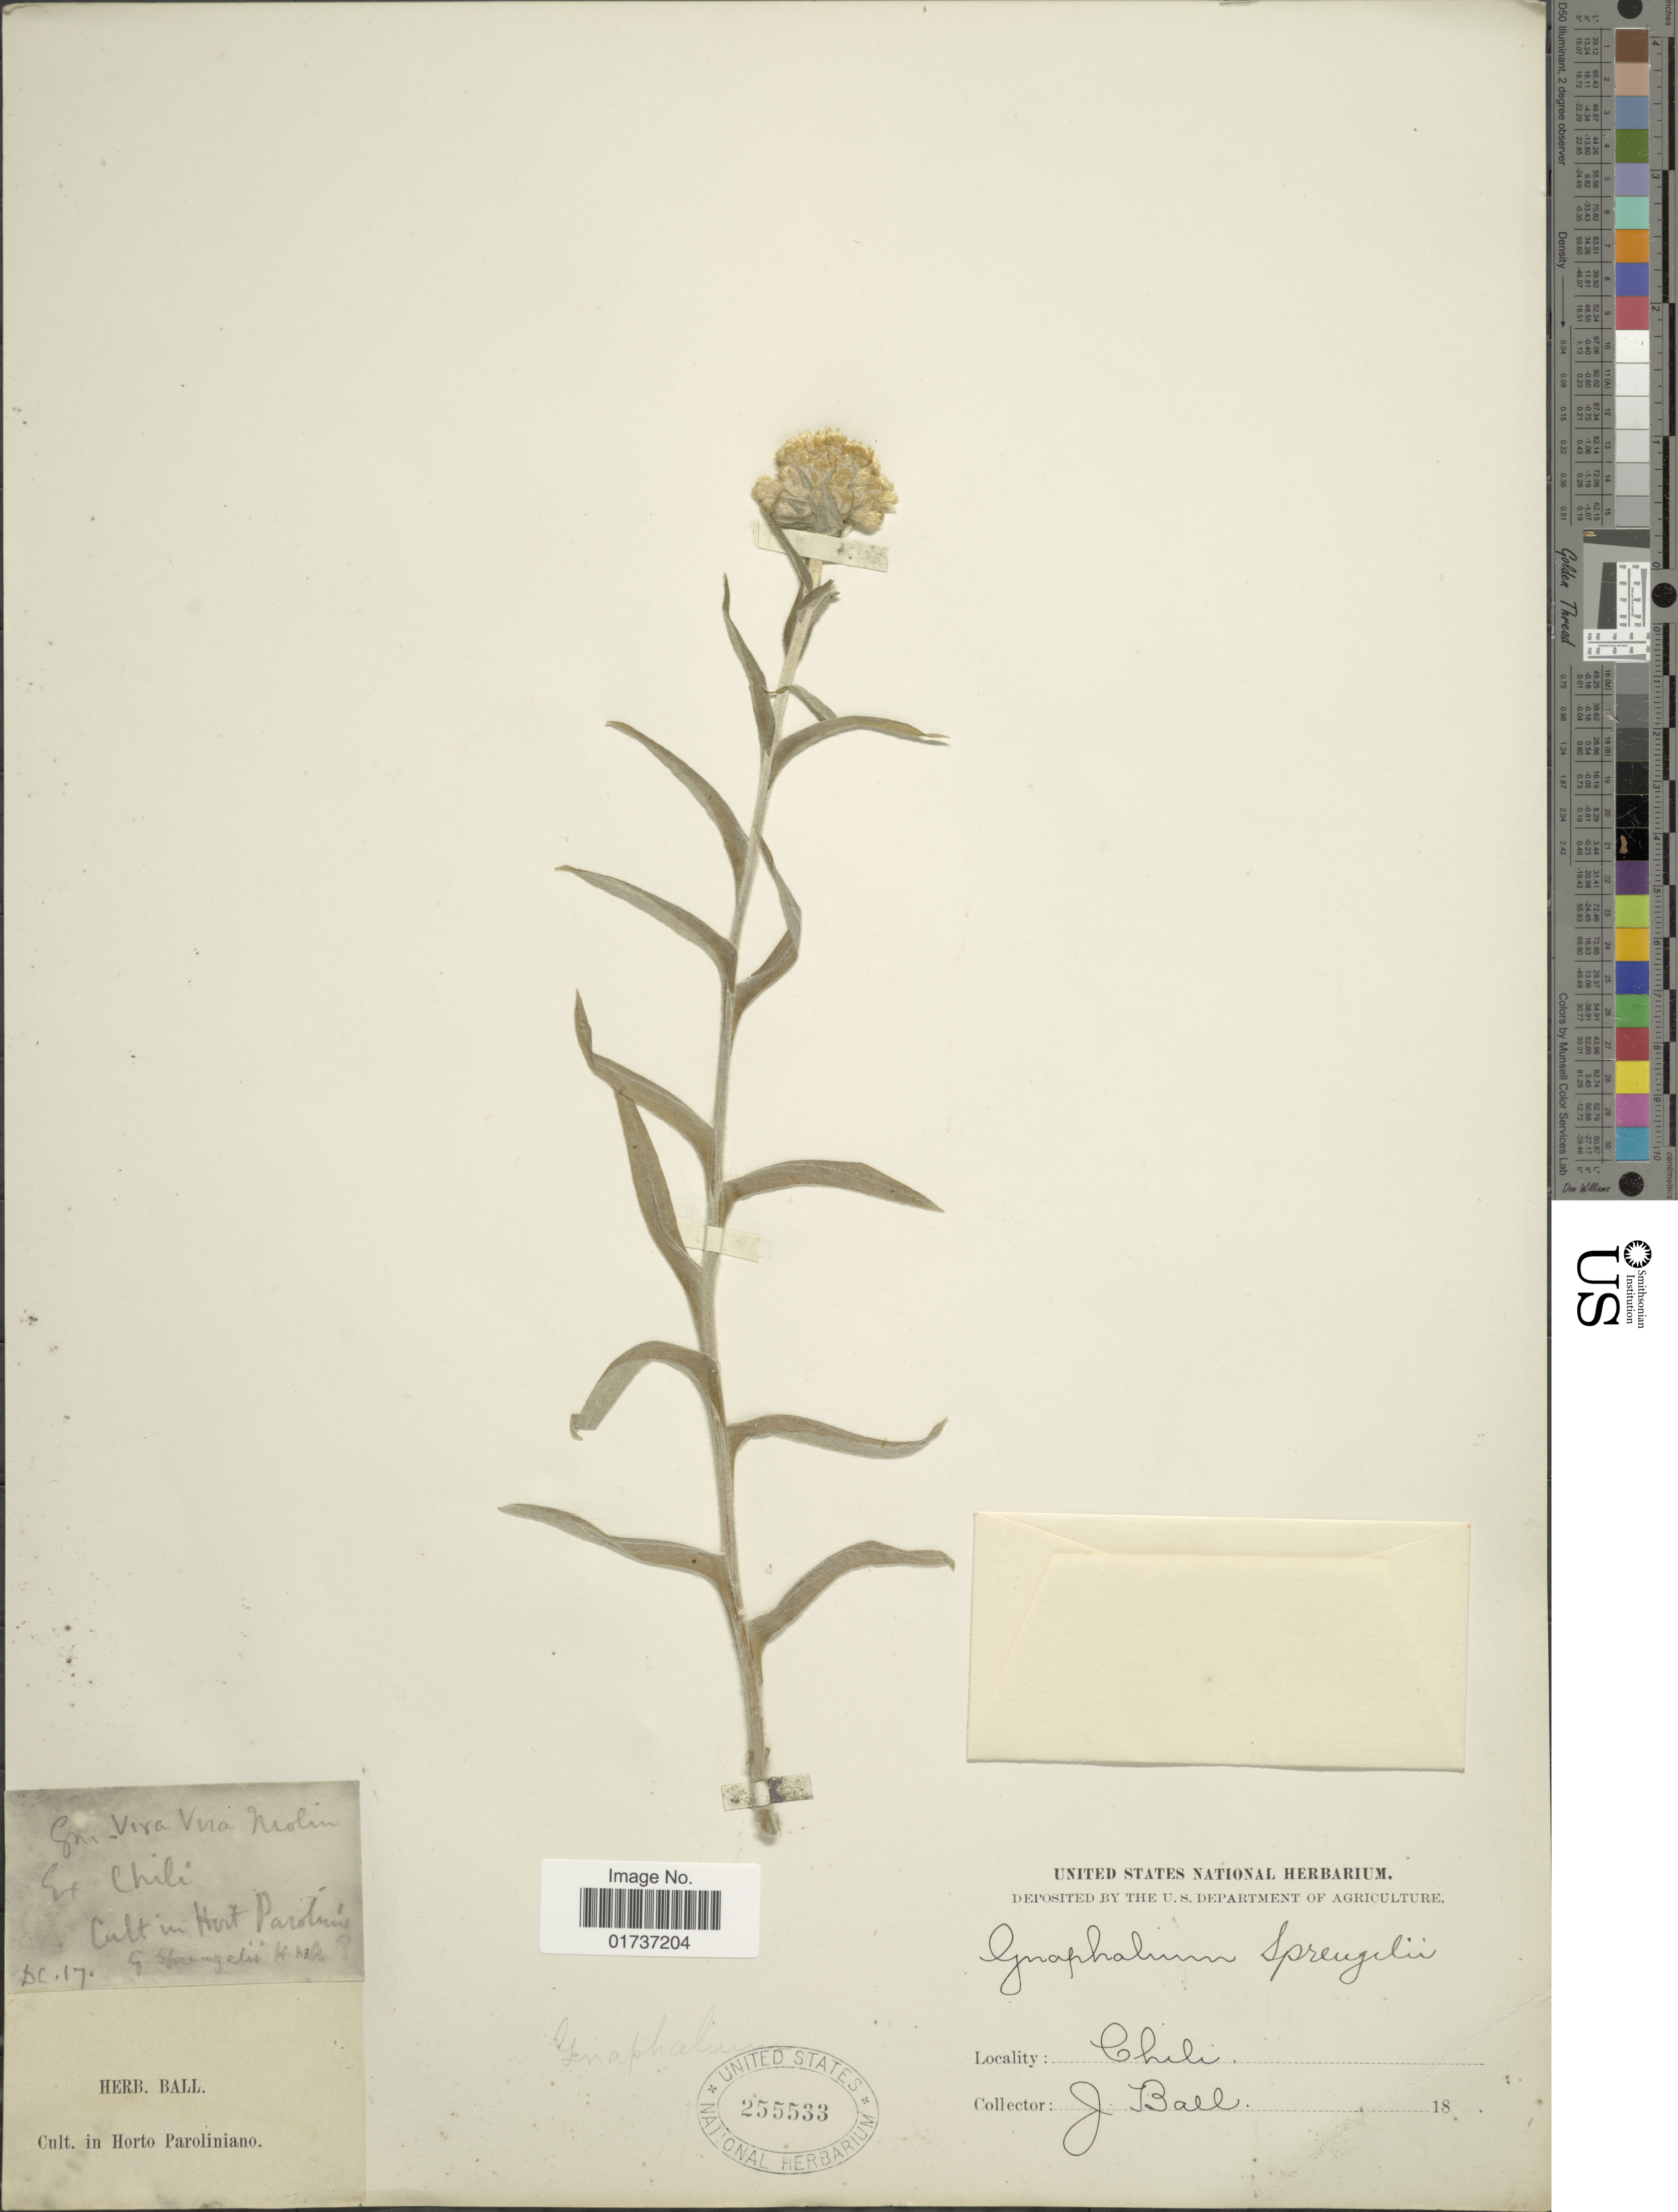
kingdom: Plantae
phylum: Tracheophyta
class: Magnoliopsida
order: Asterales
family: Asteraceae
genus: Gnaphalium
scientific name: Gnaphalium sprengelii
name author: Hook. & Arn.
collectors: J. Ball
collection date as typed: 18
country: Chile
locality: Cult in Horto Paroliniano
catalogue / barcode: US 255533